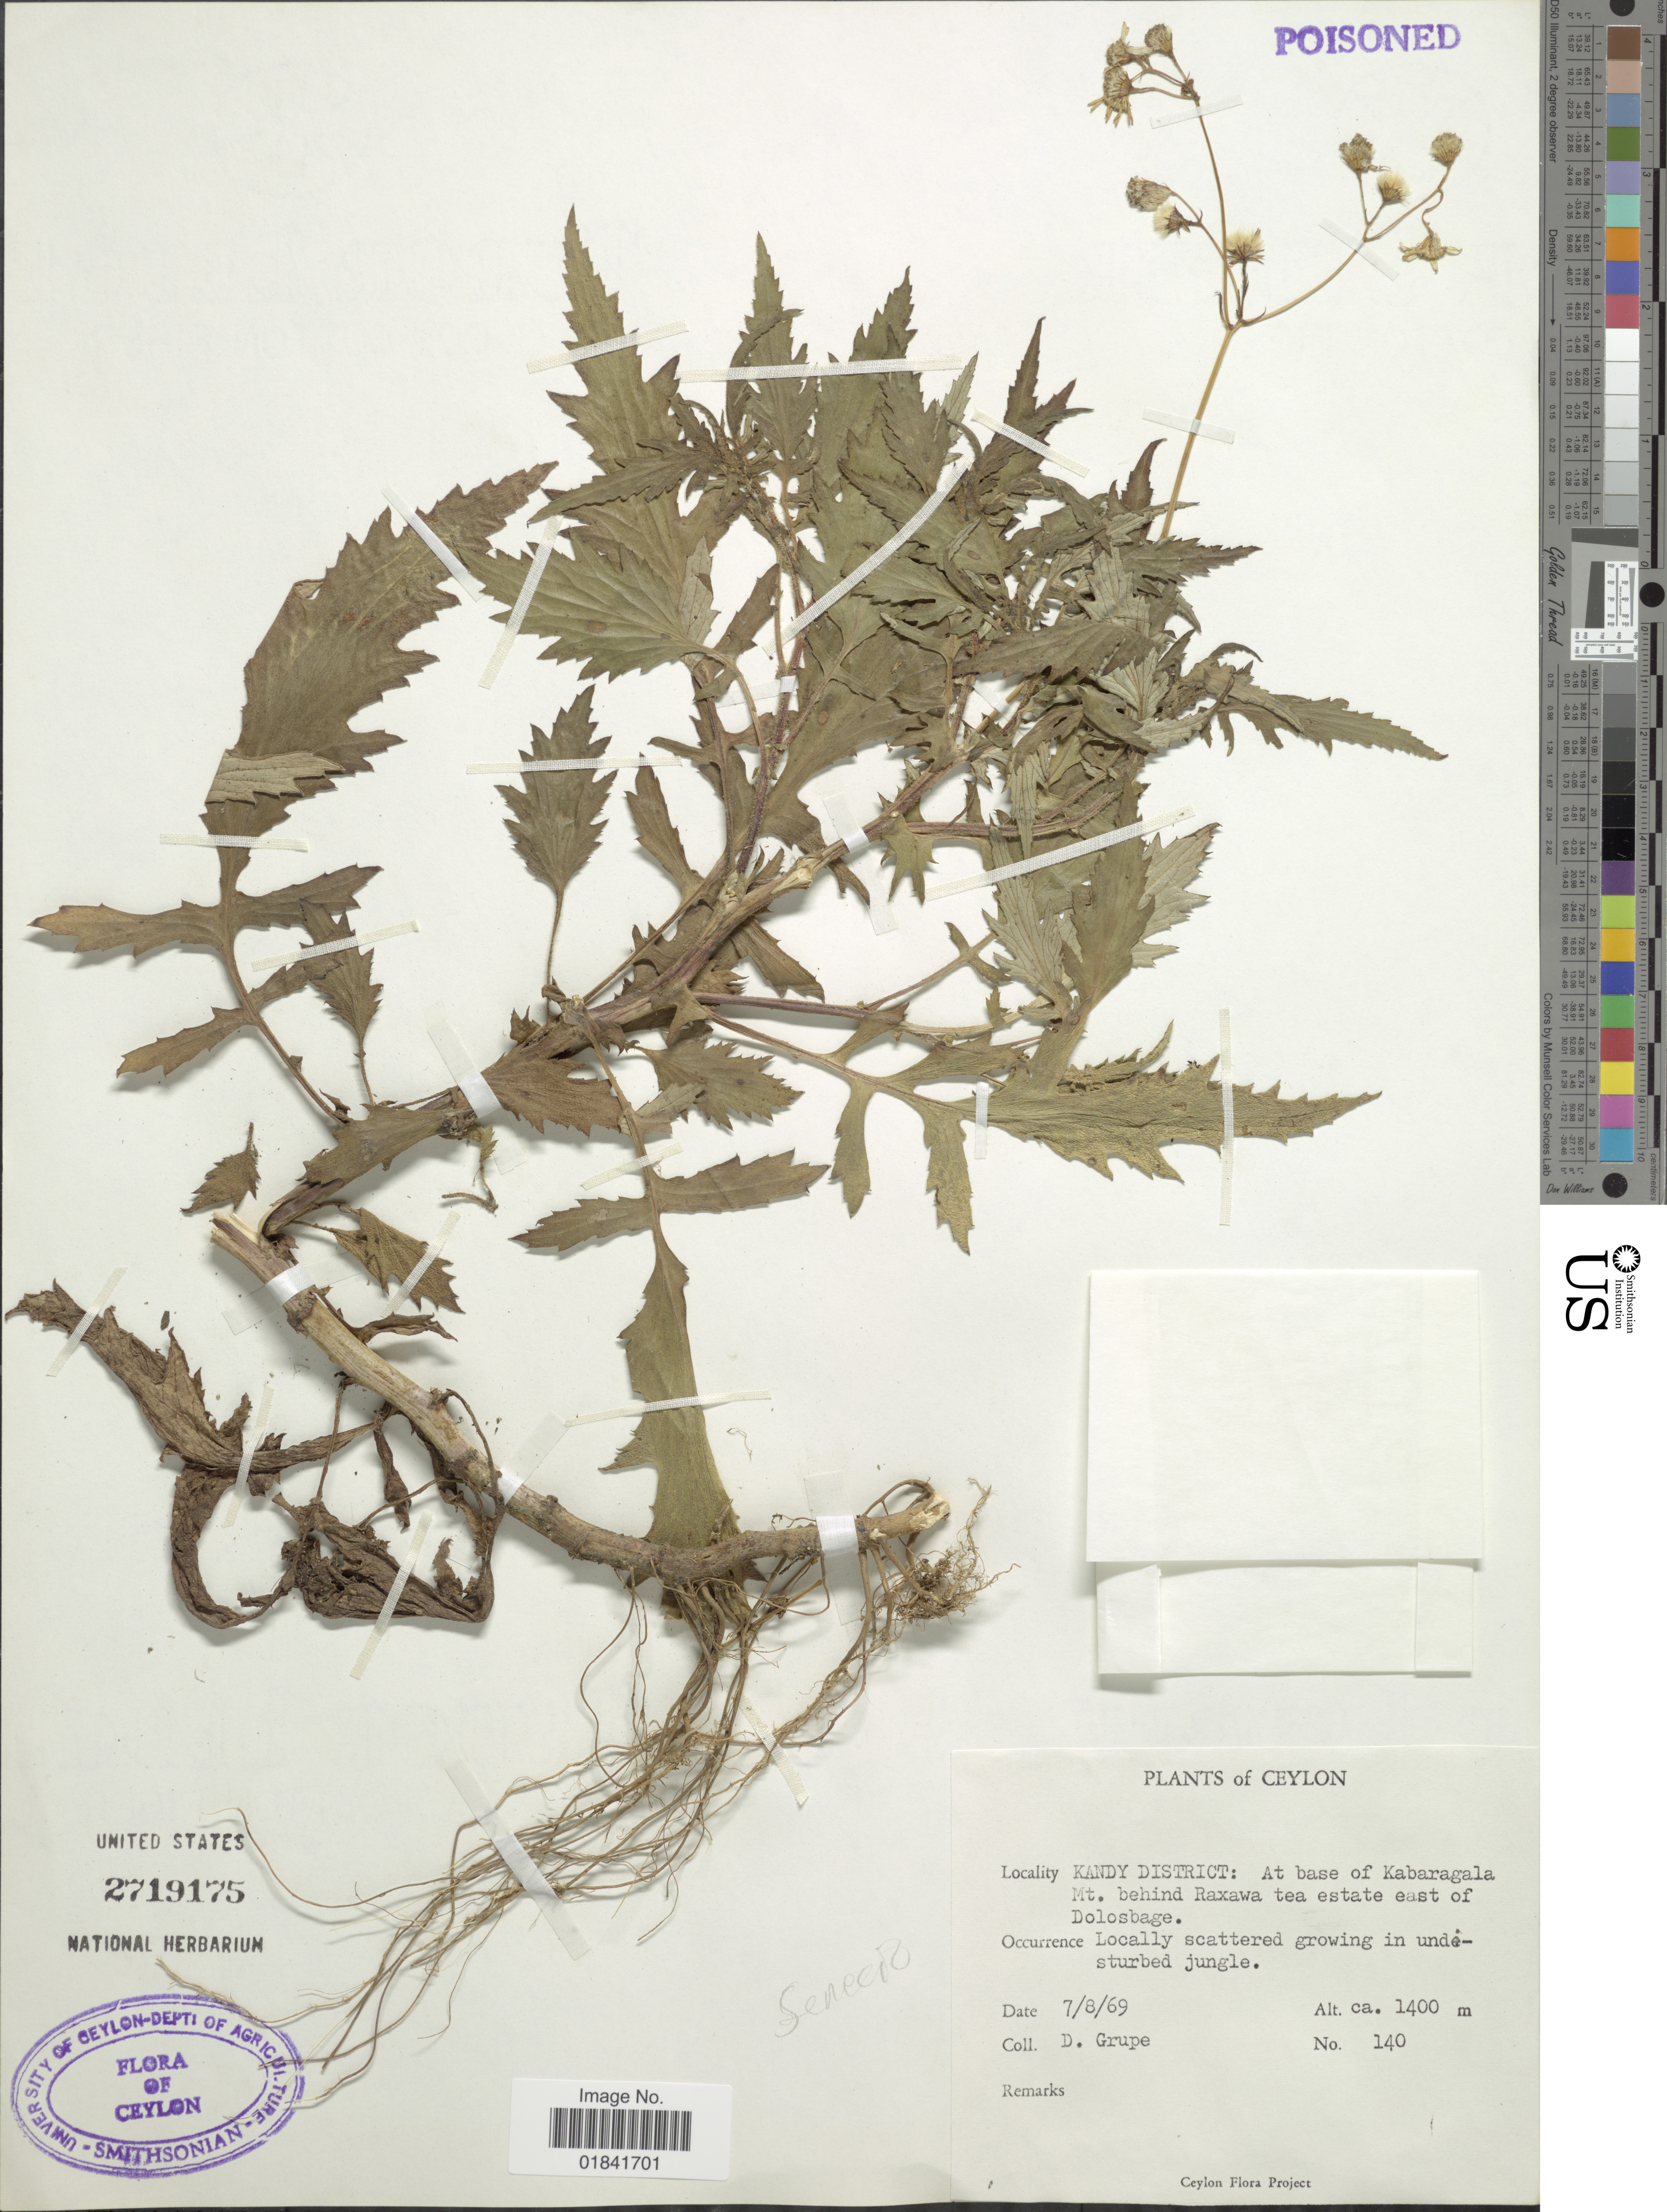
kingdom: Plantae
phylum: Tracheophyta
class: Magnoliopsida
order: Asterales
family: Asteraceae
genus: Senecio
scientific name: Senecio sp.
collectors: D. Grupe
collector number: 140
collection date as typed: Transcribed d/m/y: 7/8/69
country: Sri Lanka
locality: Kandy District: At base of Kabaragala Mt. behind Raxawa tea estate east of Dolosbage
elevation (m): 1400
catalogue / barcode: US 2719175